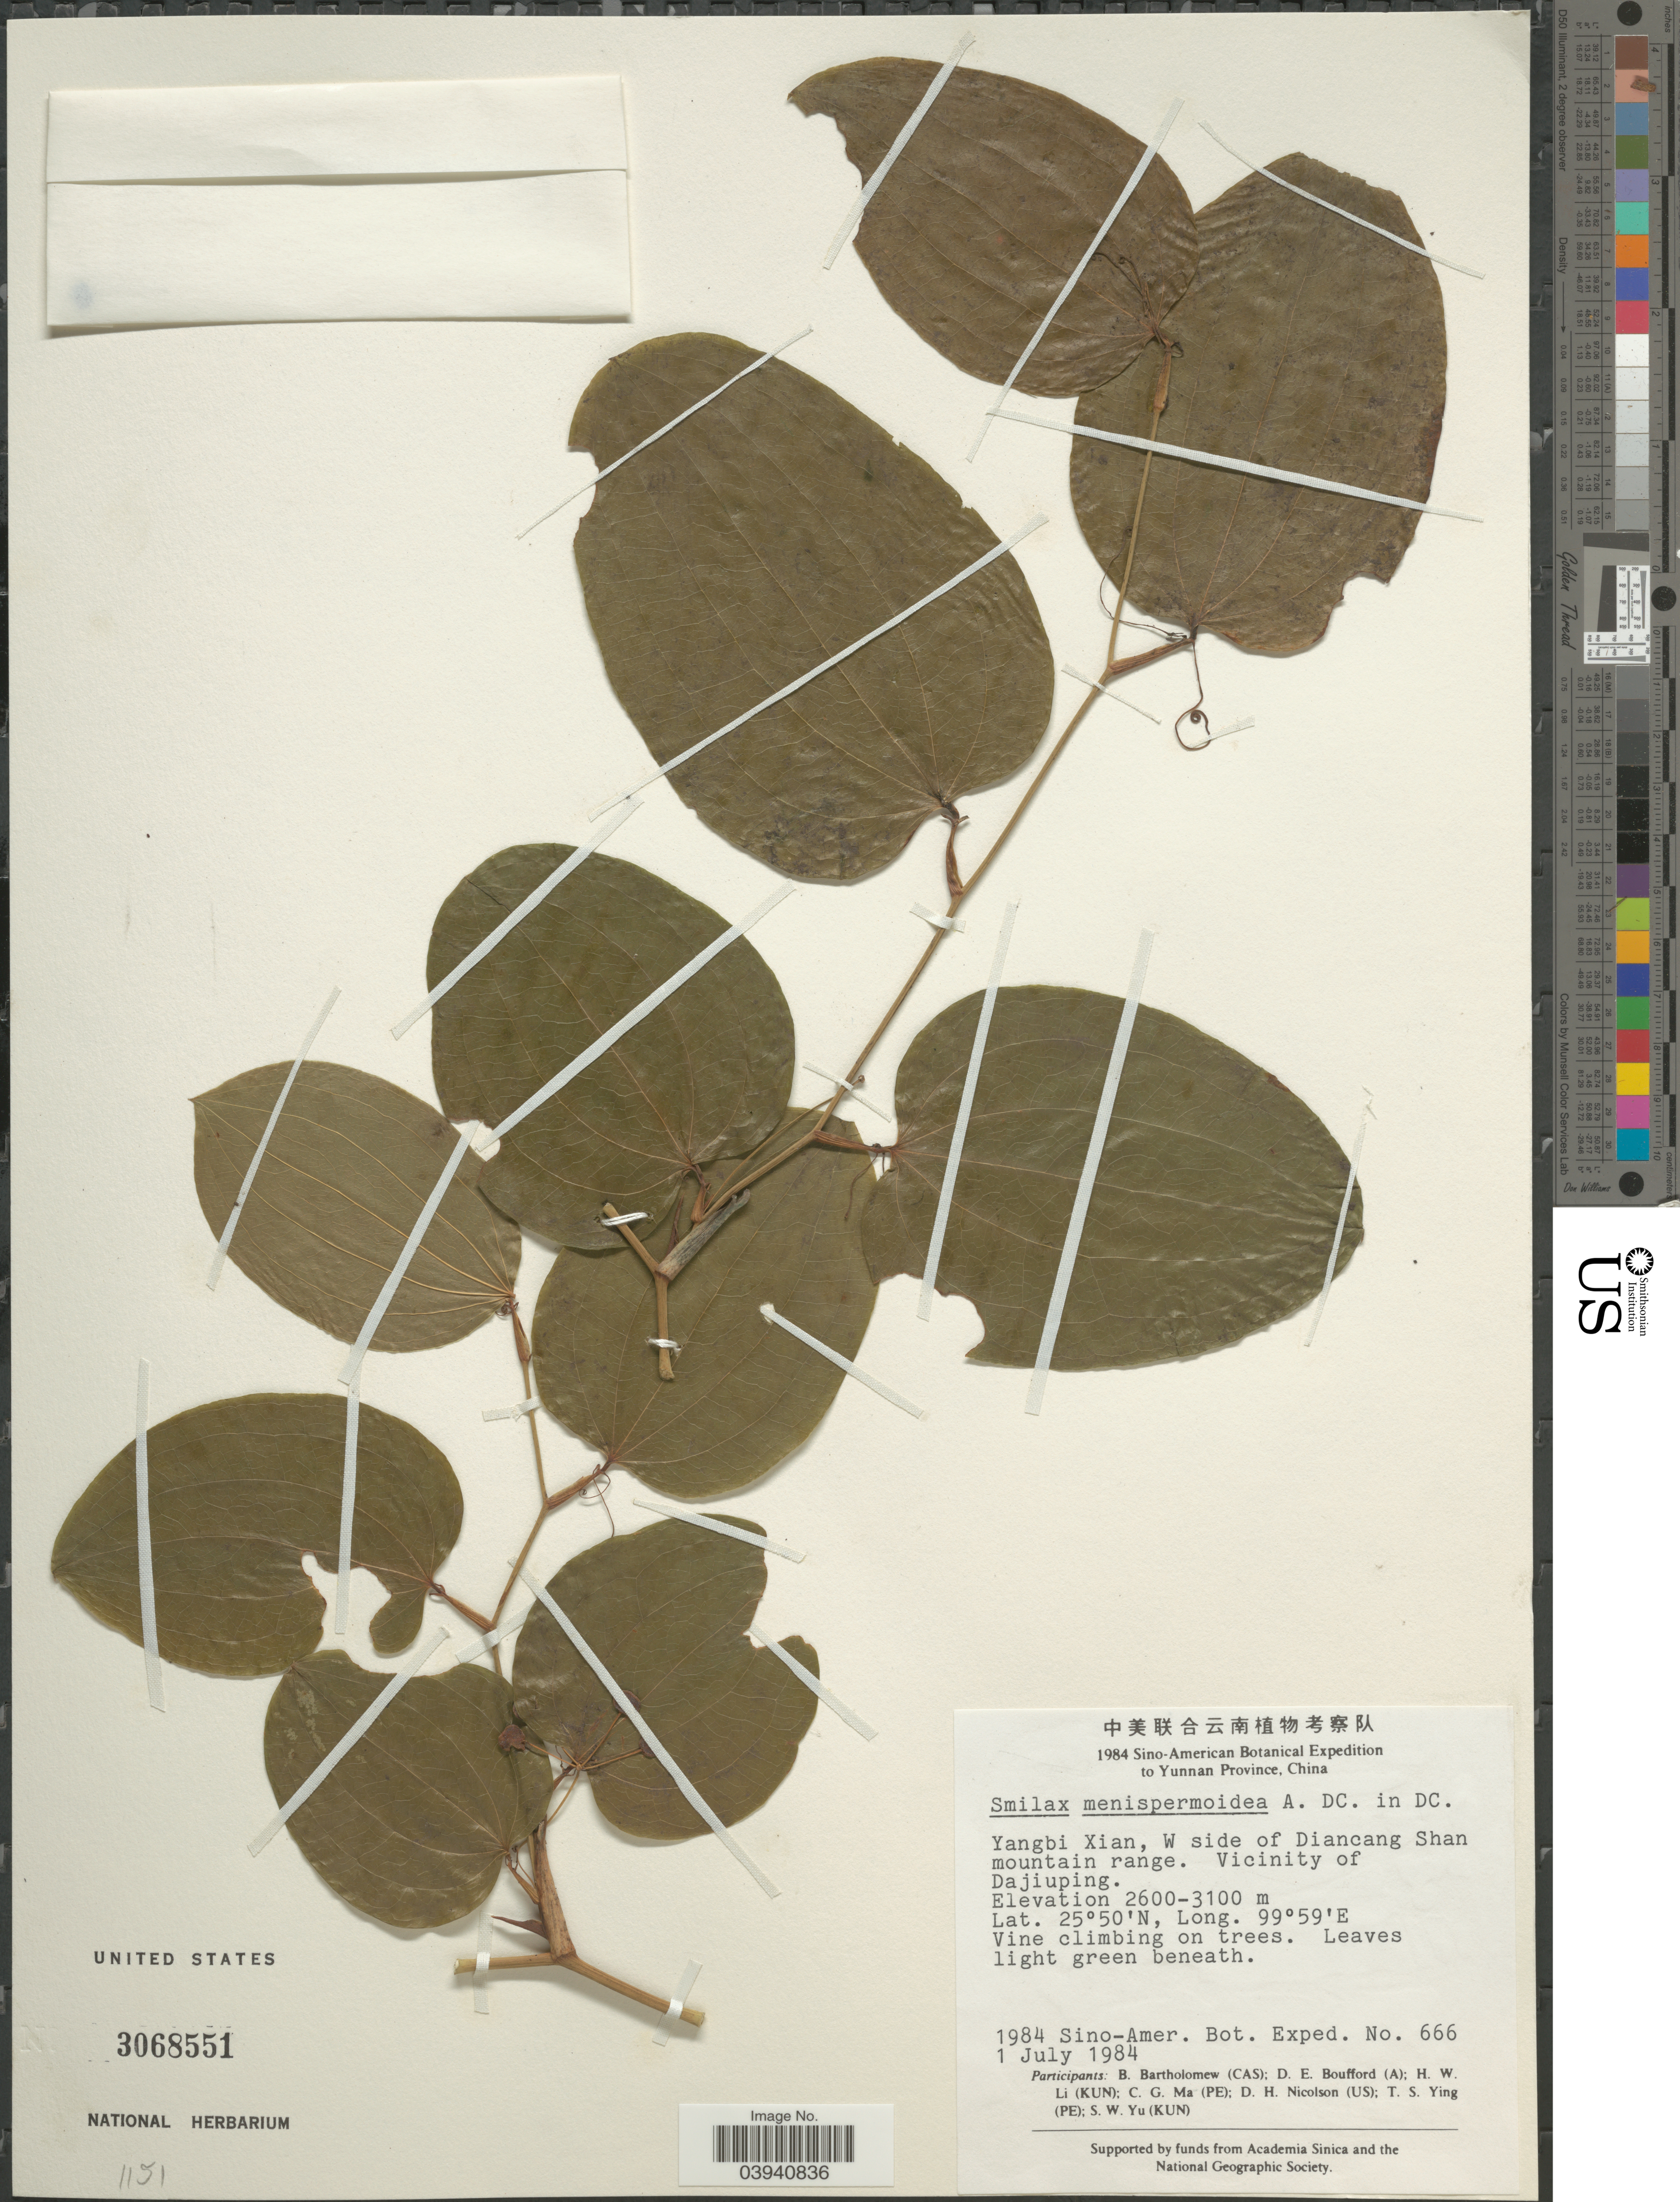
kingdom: Plantae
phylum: Tracheophyta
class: Liliopsida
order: Liliales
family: Smilacaceae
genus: Smilax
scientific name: Smilax menispermoidea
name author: A. DC.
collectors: Sino-Amer. Bot. Exped. 1984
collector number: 666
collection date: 1984-07-01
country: China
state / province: Yunnan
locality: Yangbi Xian, W side of Diancang Shan mountain range. Vicinity of Dajiuping.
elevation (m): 2600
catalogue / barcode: US 3068551